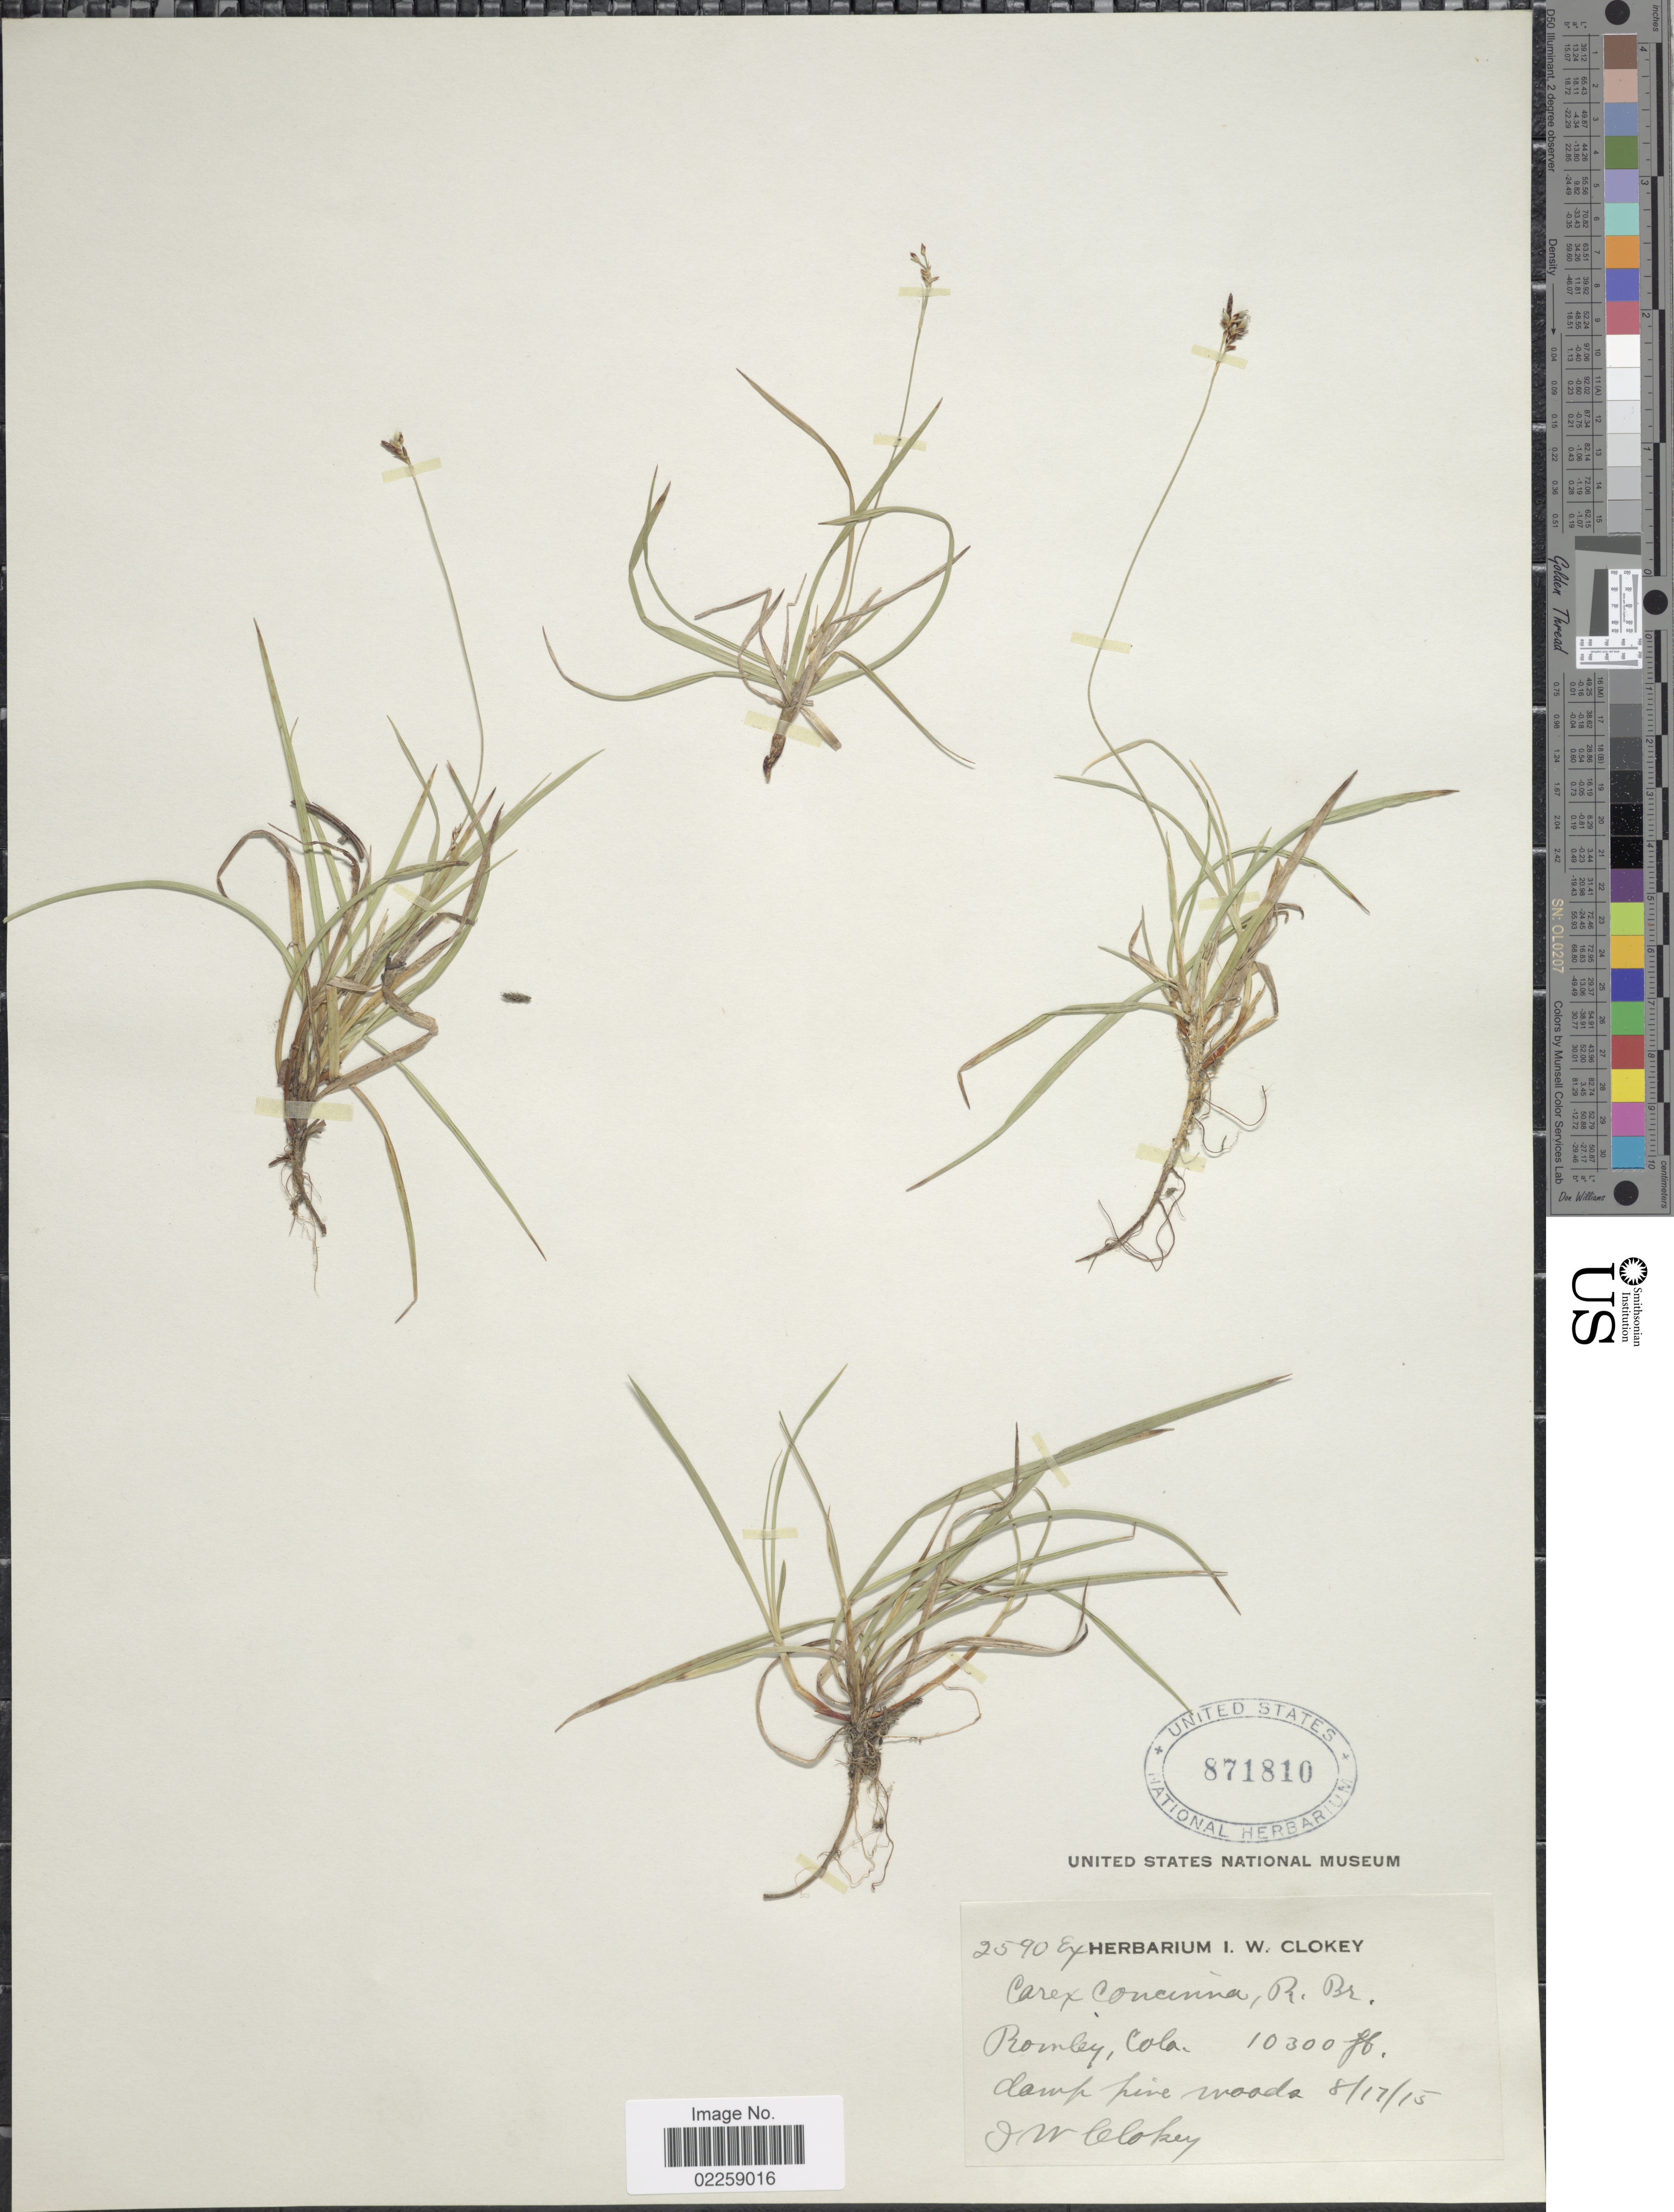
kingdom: Plantae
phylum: Tracheophyta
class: Liliopsida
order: Poales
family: Cyperaceae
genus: Carex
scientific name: Carex concinna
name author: R. Br.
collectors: I. W. Clokey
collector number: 2590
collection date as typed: Transcribed d/m/y: 17/8/15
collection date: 1915-08-17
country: United States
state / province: Colorado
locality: Romley, Colo.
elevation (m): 3139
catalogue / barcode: US 871810